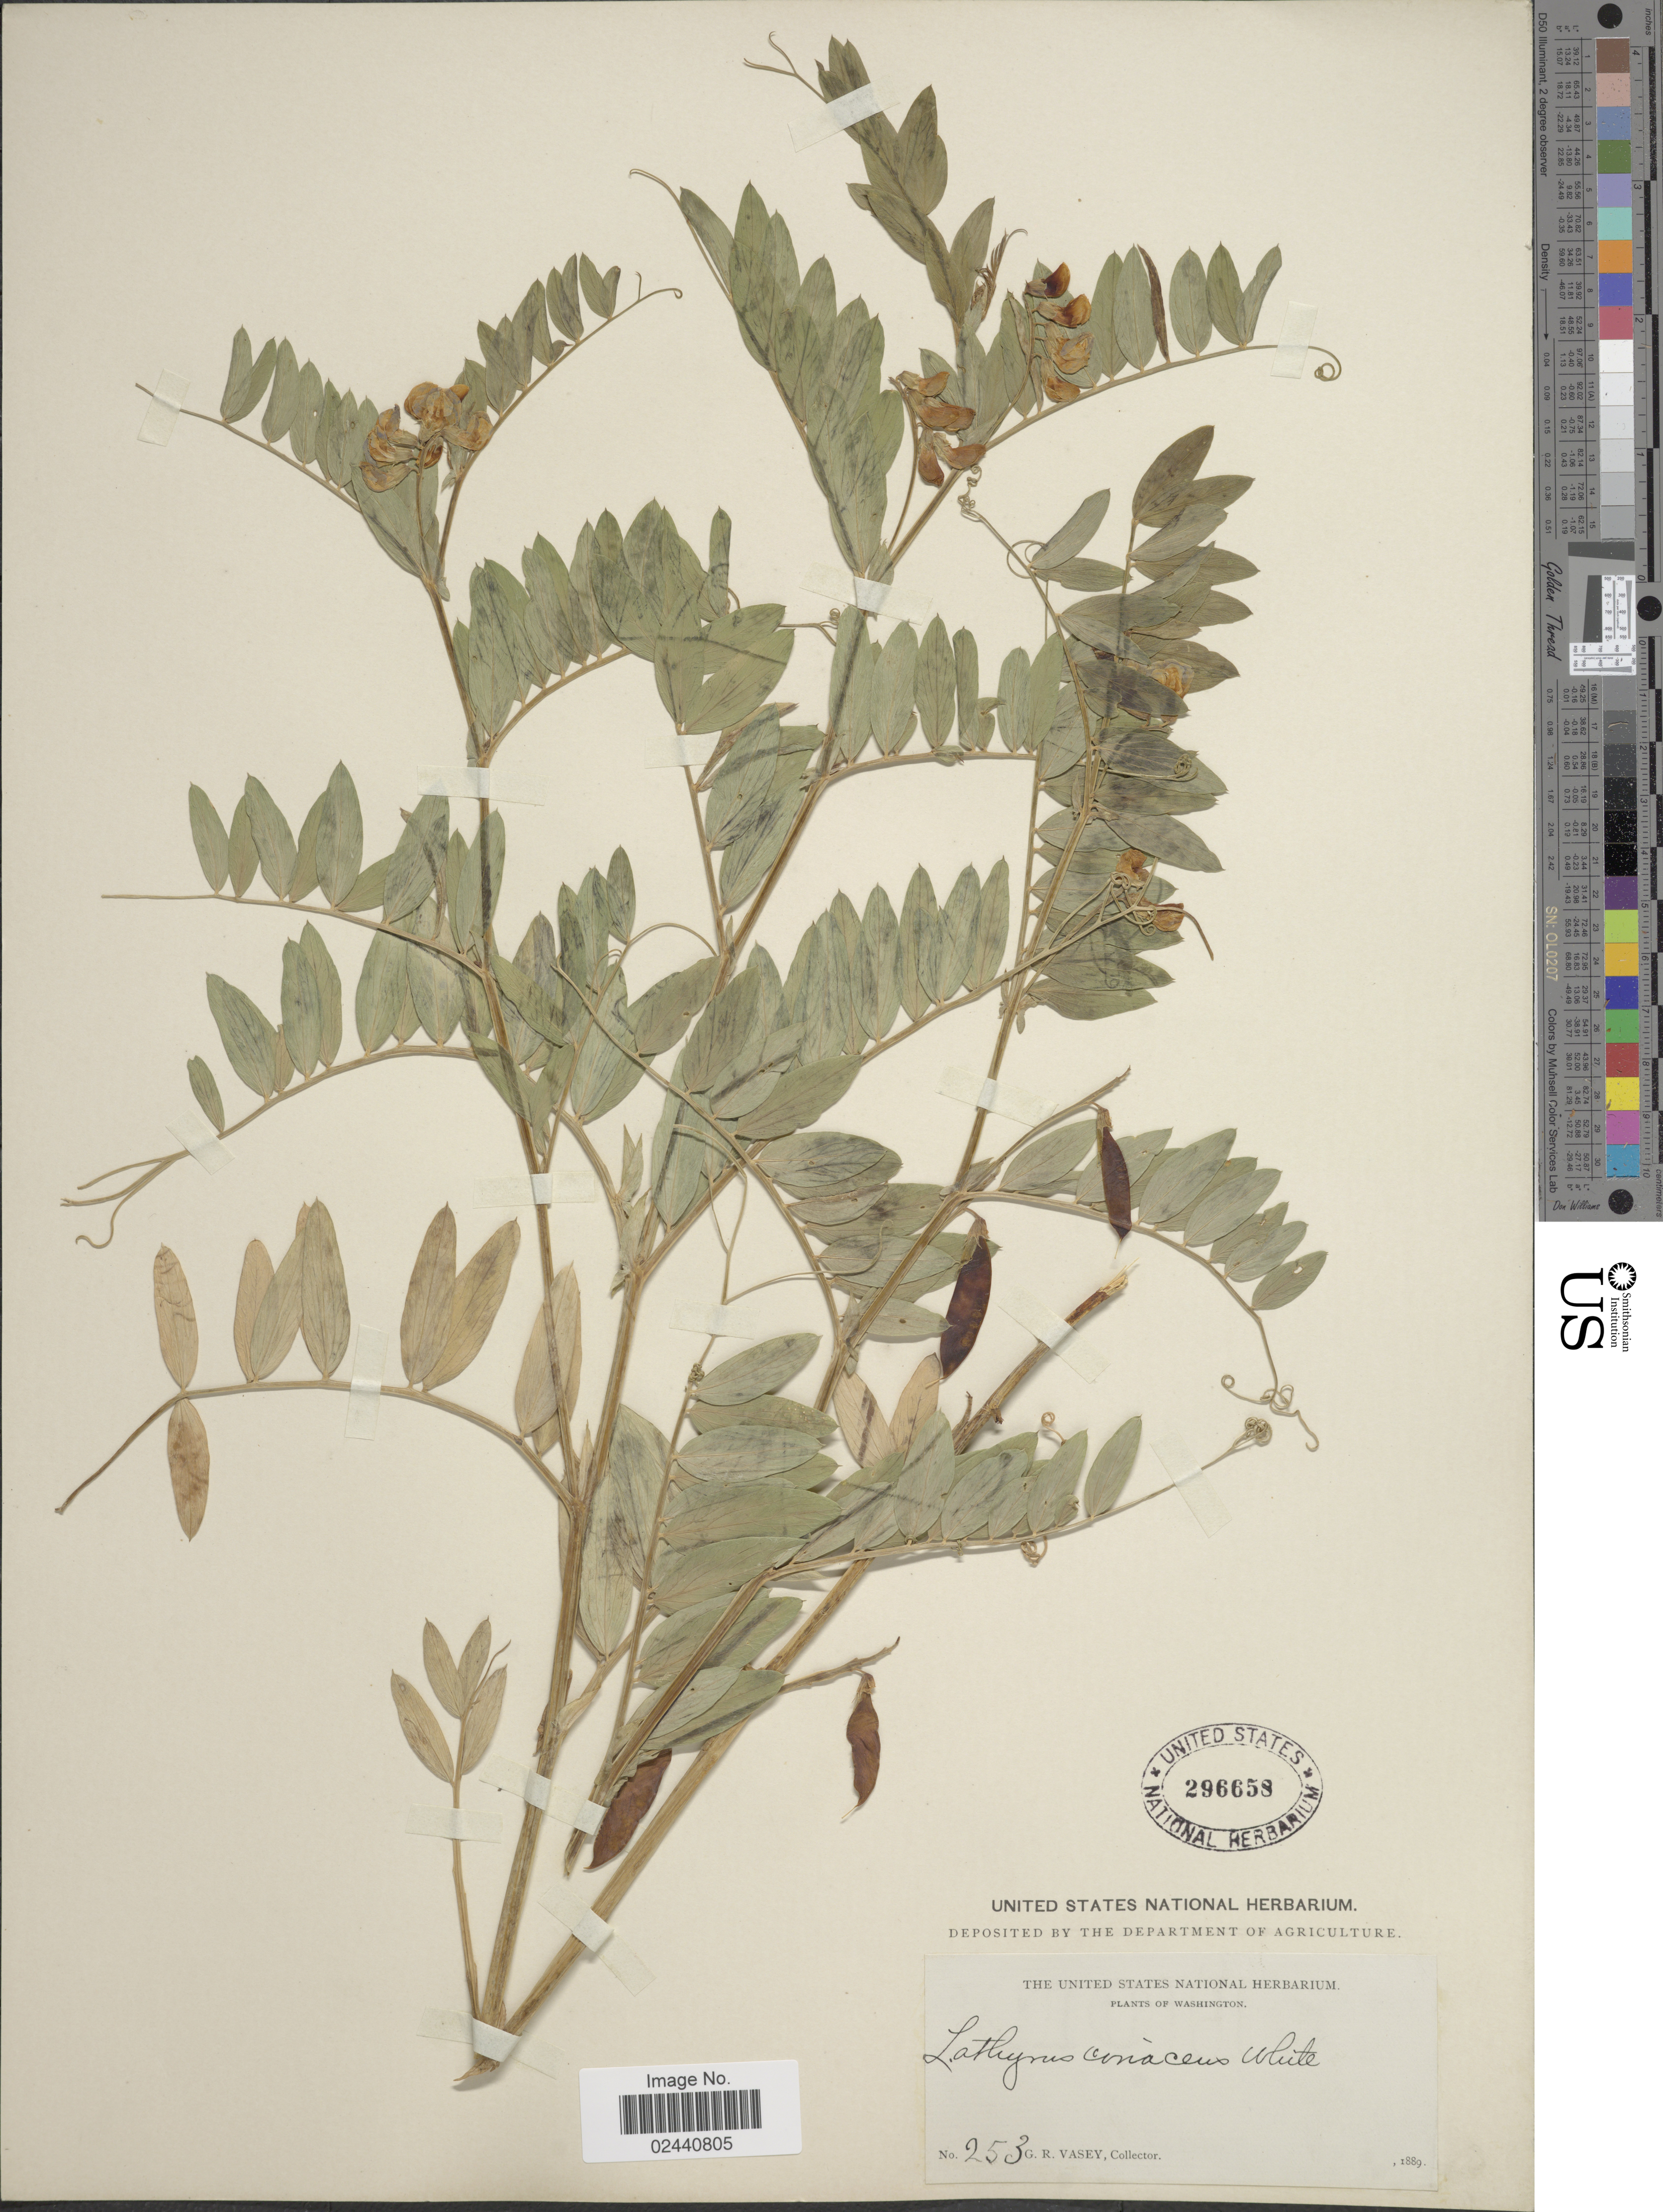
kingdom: Plantae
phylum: Tracheophyta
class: Magnoliopsida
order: Fabales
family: Fabaceae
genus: Lathyrus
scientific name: Lathyrus lanszwertii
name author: Kellogg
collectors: G. R. Vasey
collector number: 253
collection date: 1889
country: United States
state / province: Washington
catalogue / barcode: US 296658